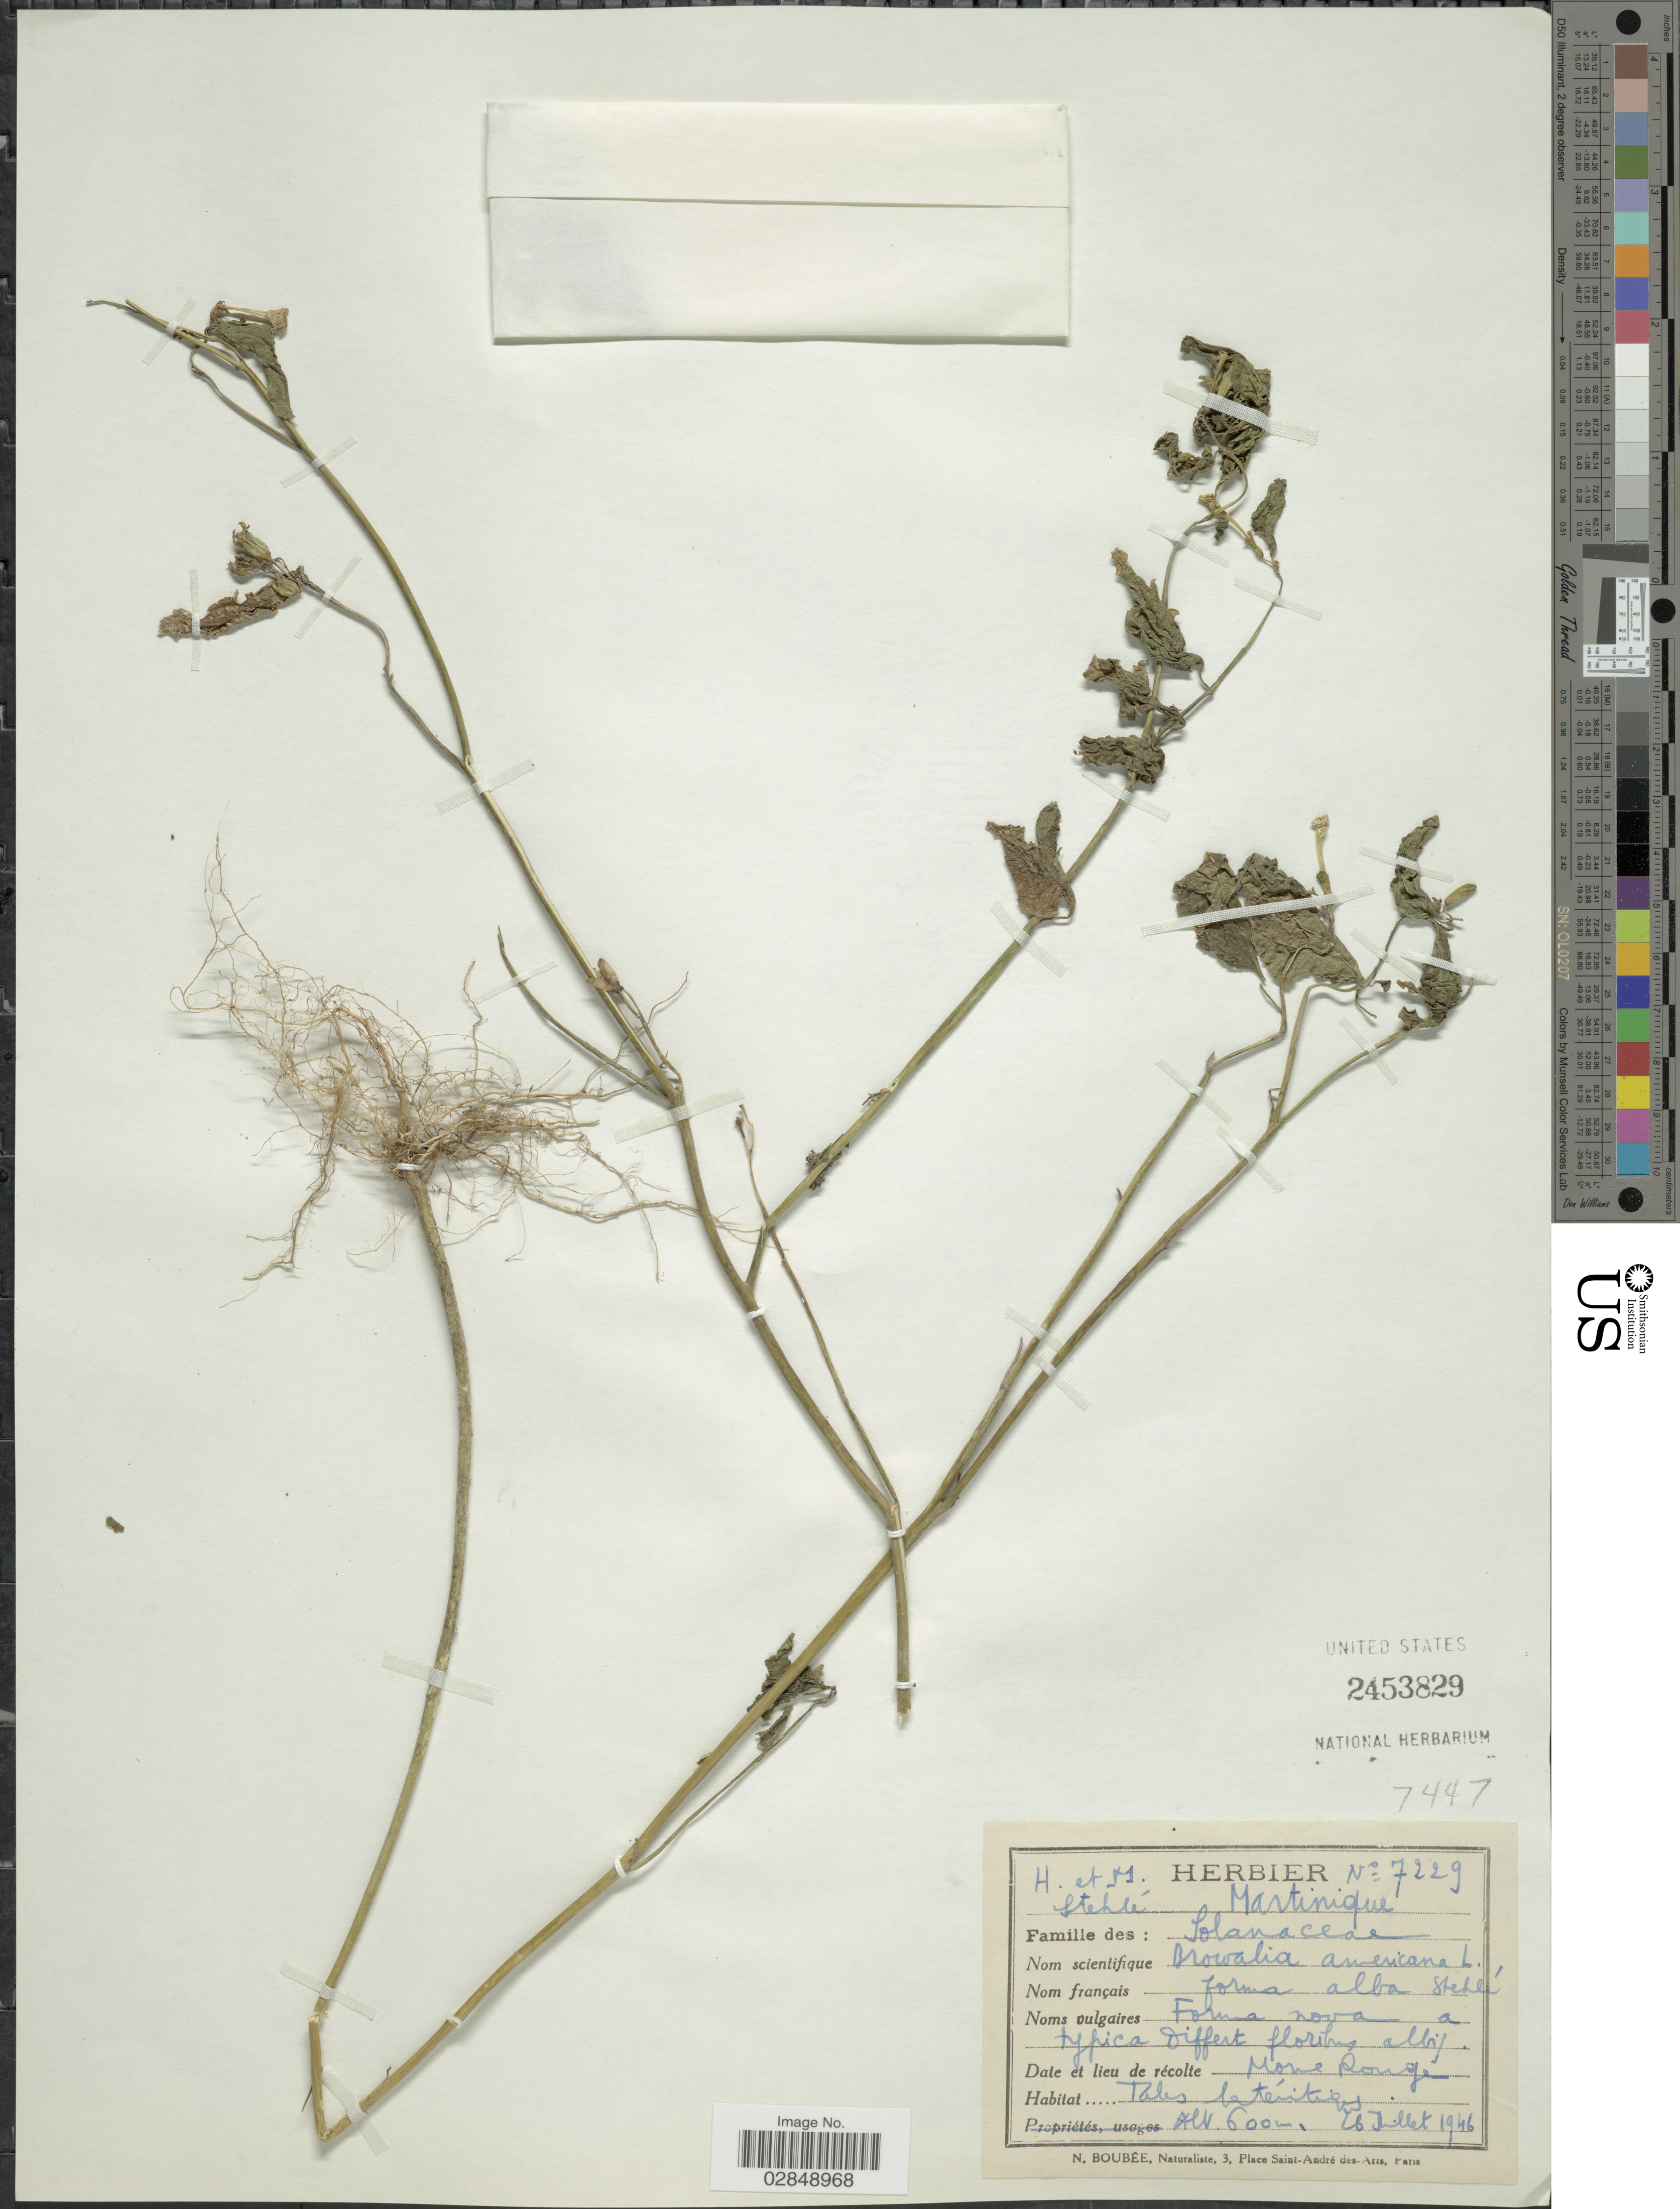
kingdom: Plantae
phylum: Tracheophyta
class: Magnoliopsida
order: Solanales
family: Solanaceae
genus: Browallia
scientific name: Browallia americana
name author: L.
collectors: H. Stehlé & M. Stehlé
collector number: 7229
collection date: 1946-07-26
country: Martinique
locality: Morne Rouge.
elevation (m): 600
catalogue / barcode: US 2453829